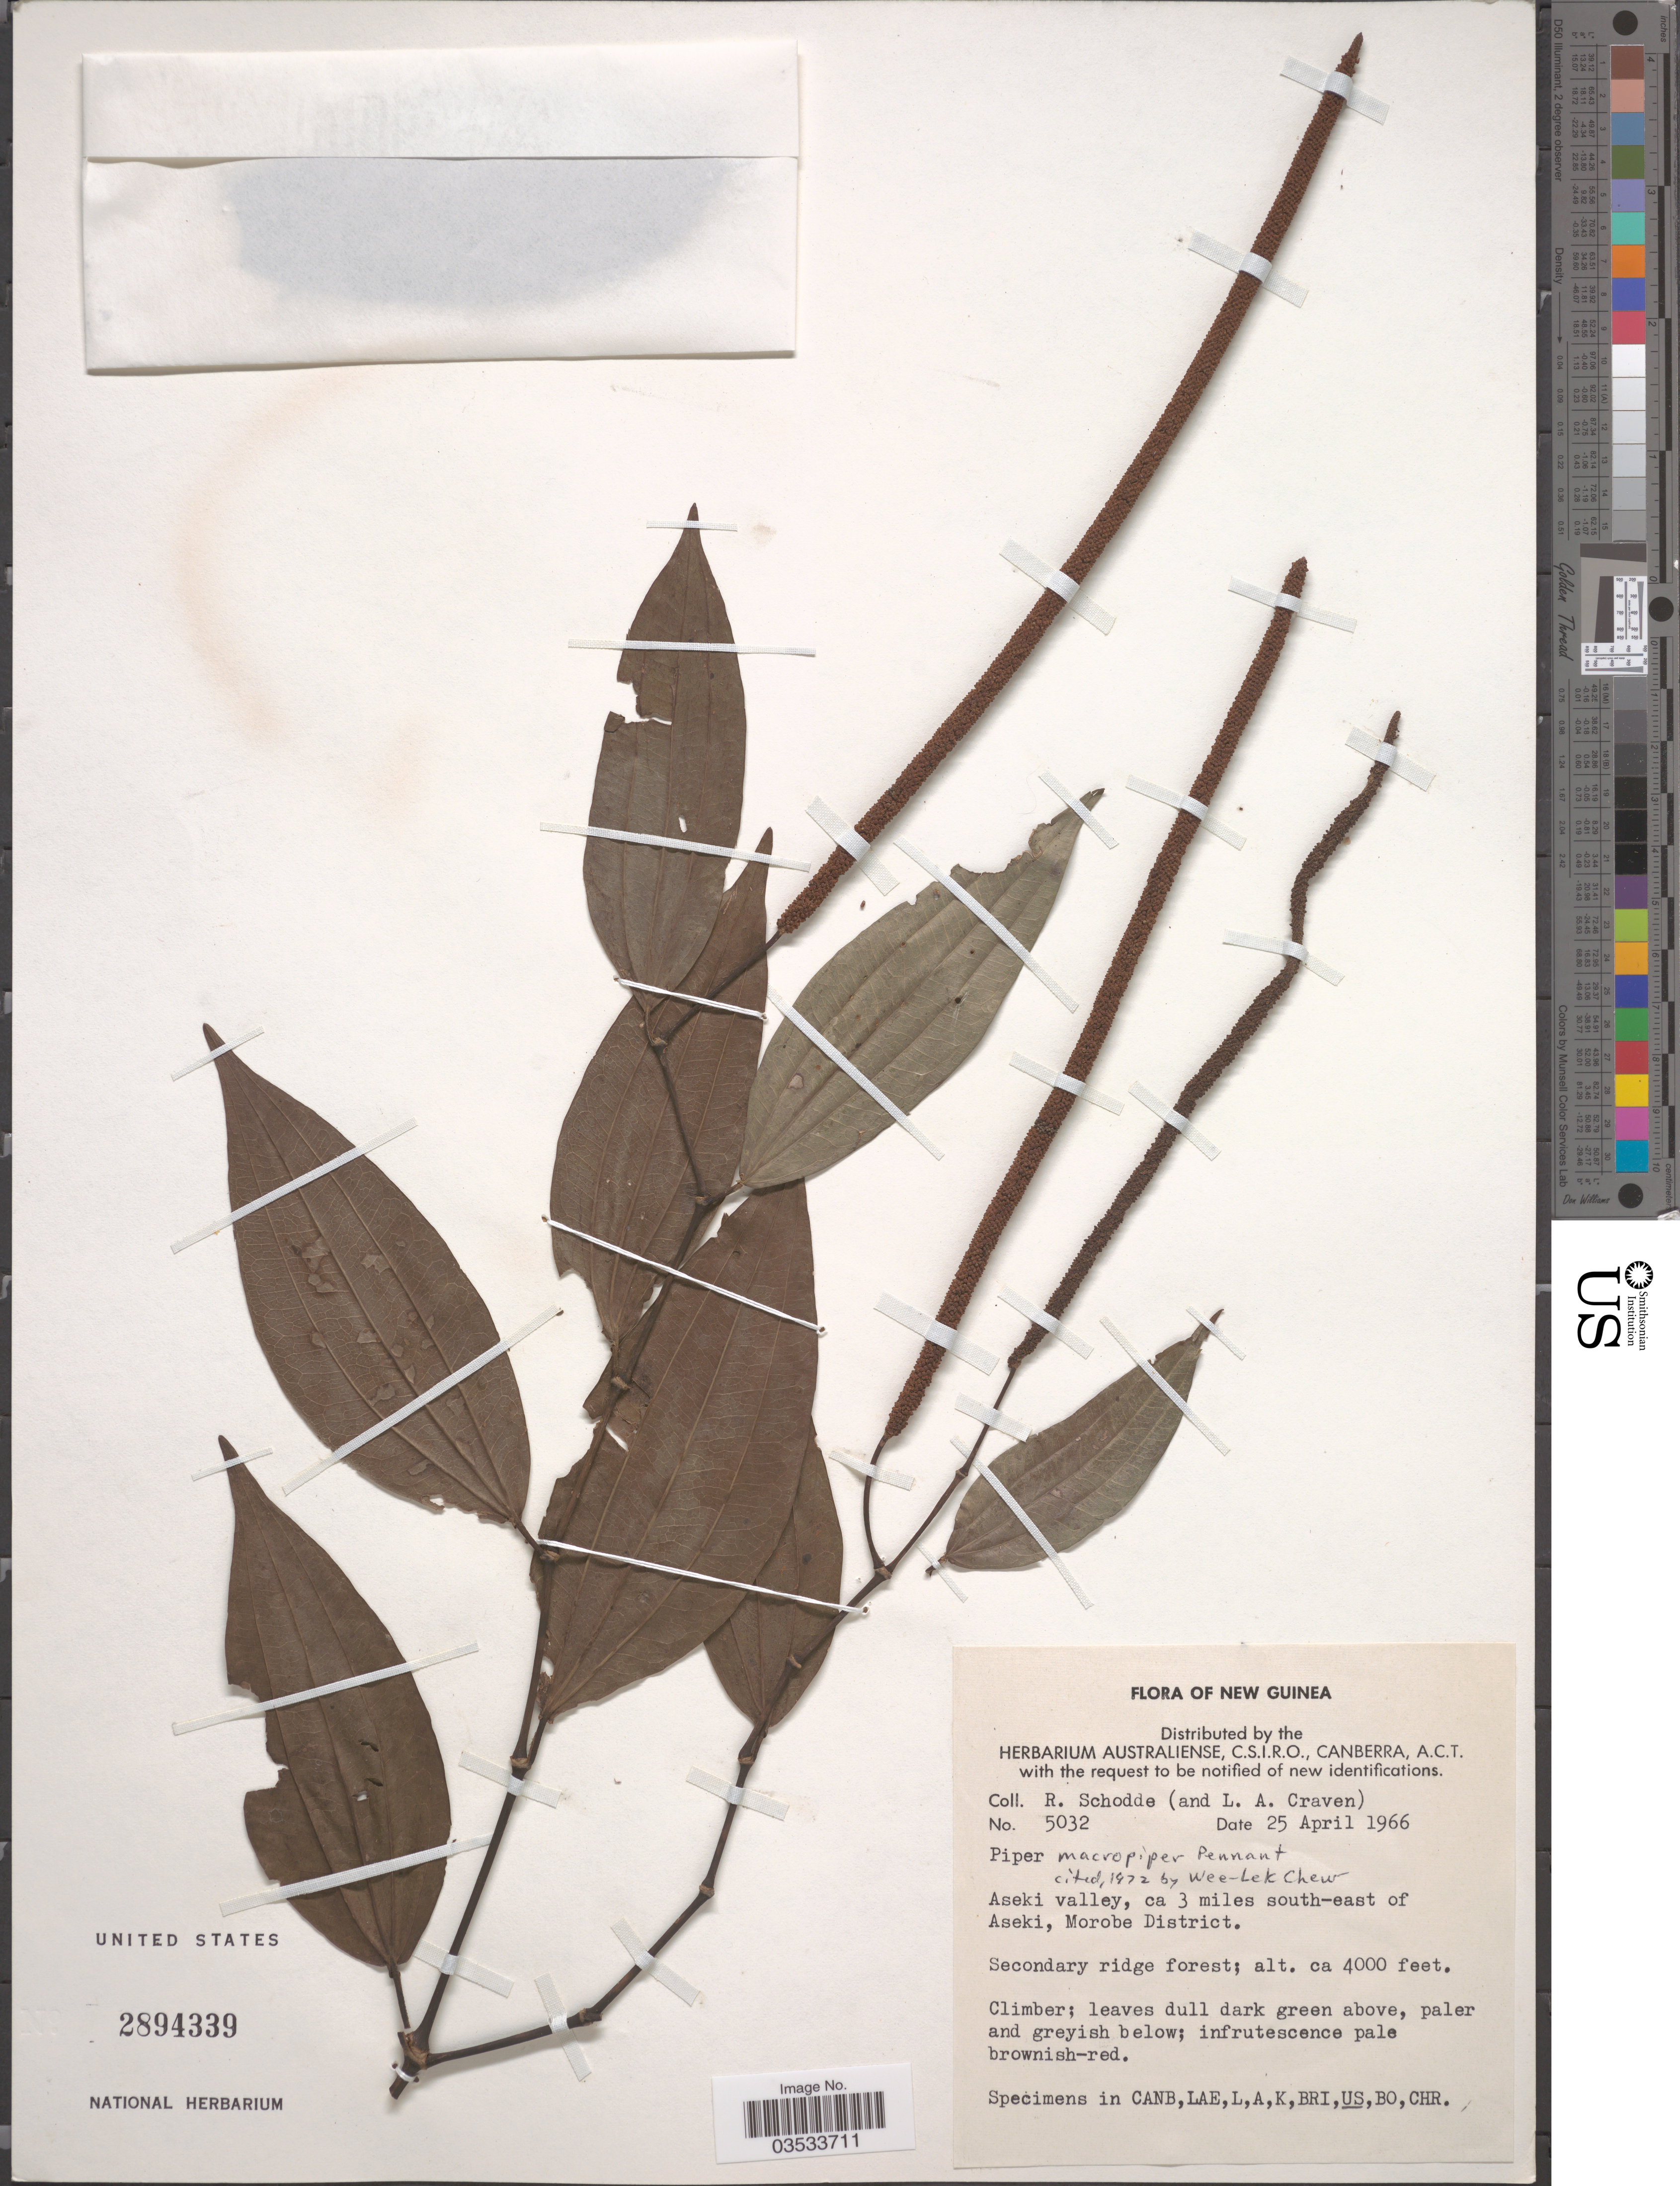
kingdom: Plantae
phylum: Tracheophyta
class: Magnoliopsida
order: Piperales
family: Piperaceae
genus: Piper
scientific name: Piper macropiper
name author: Pennant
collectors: R. Schodde & L. A. Craven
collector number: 5032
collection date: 1966-04-25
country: Papua New Guinea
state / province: Morobe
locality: New Guinea. Aseki valley, ca 3 miles south-east of Aseki, Morobe District.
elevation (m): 1219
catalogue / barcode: US 2894339